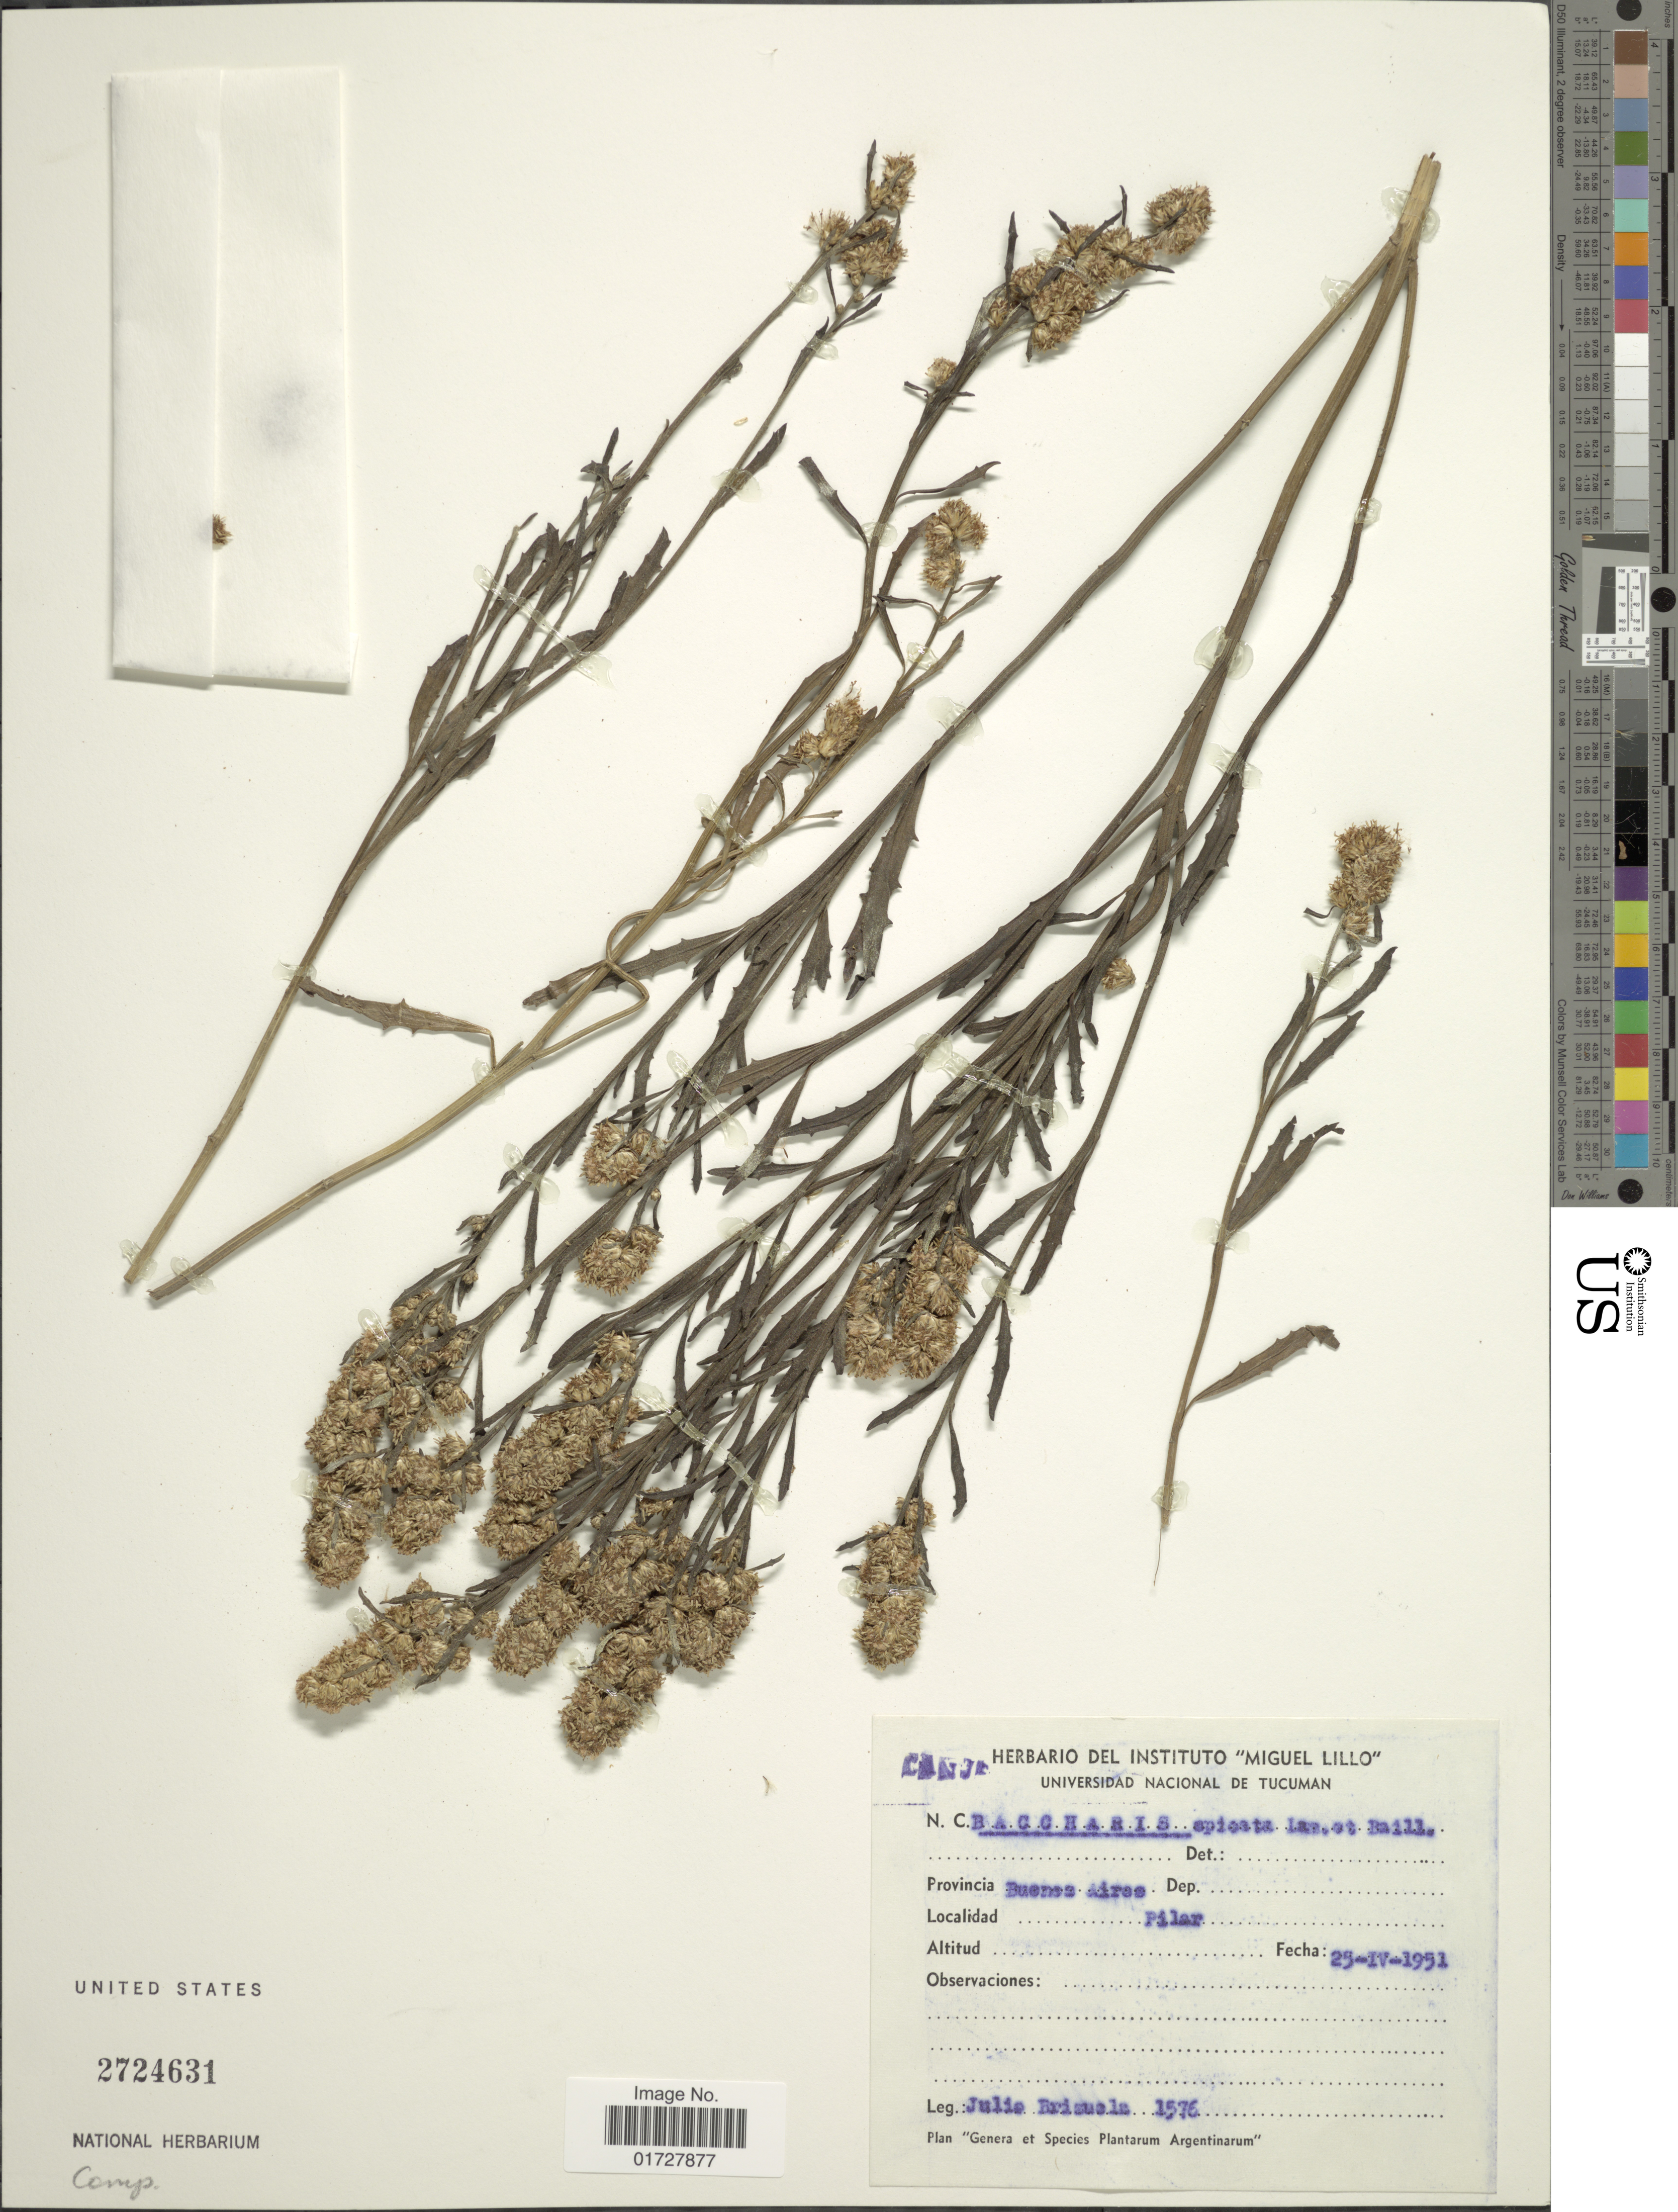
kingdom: Plantae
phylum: Tracheophyta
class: Magnoliopsida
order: Asterales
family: Asteraceae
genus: Baccharis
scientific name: Baccharis spicata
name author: (Lam.) Baill.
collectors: J. Brizuela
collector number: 1576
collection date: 1951-04-25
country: Argentina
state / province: Buenos Aires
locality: Pilar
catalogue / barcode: US 2724631